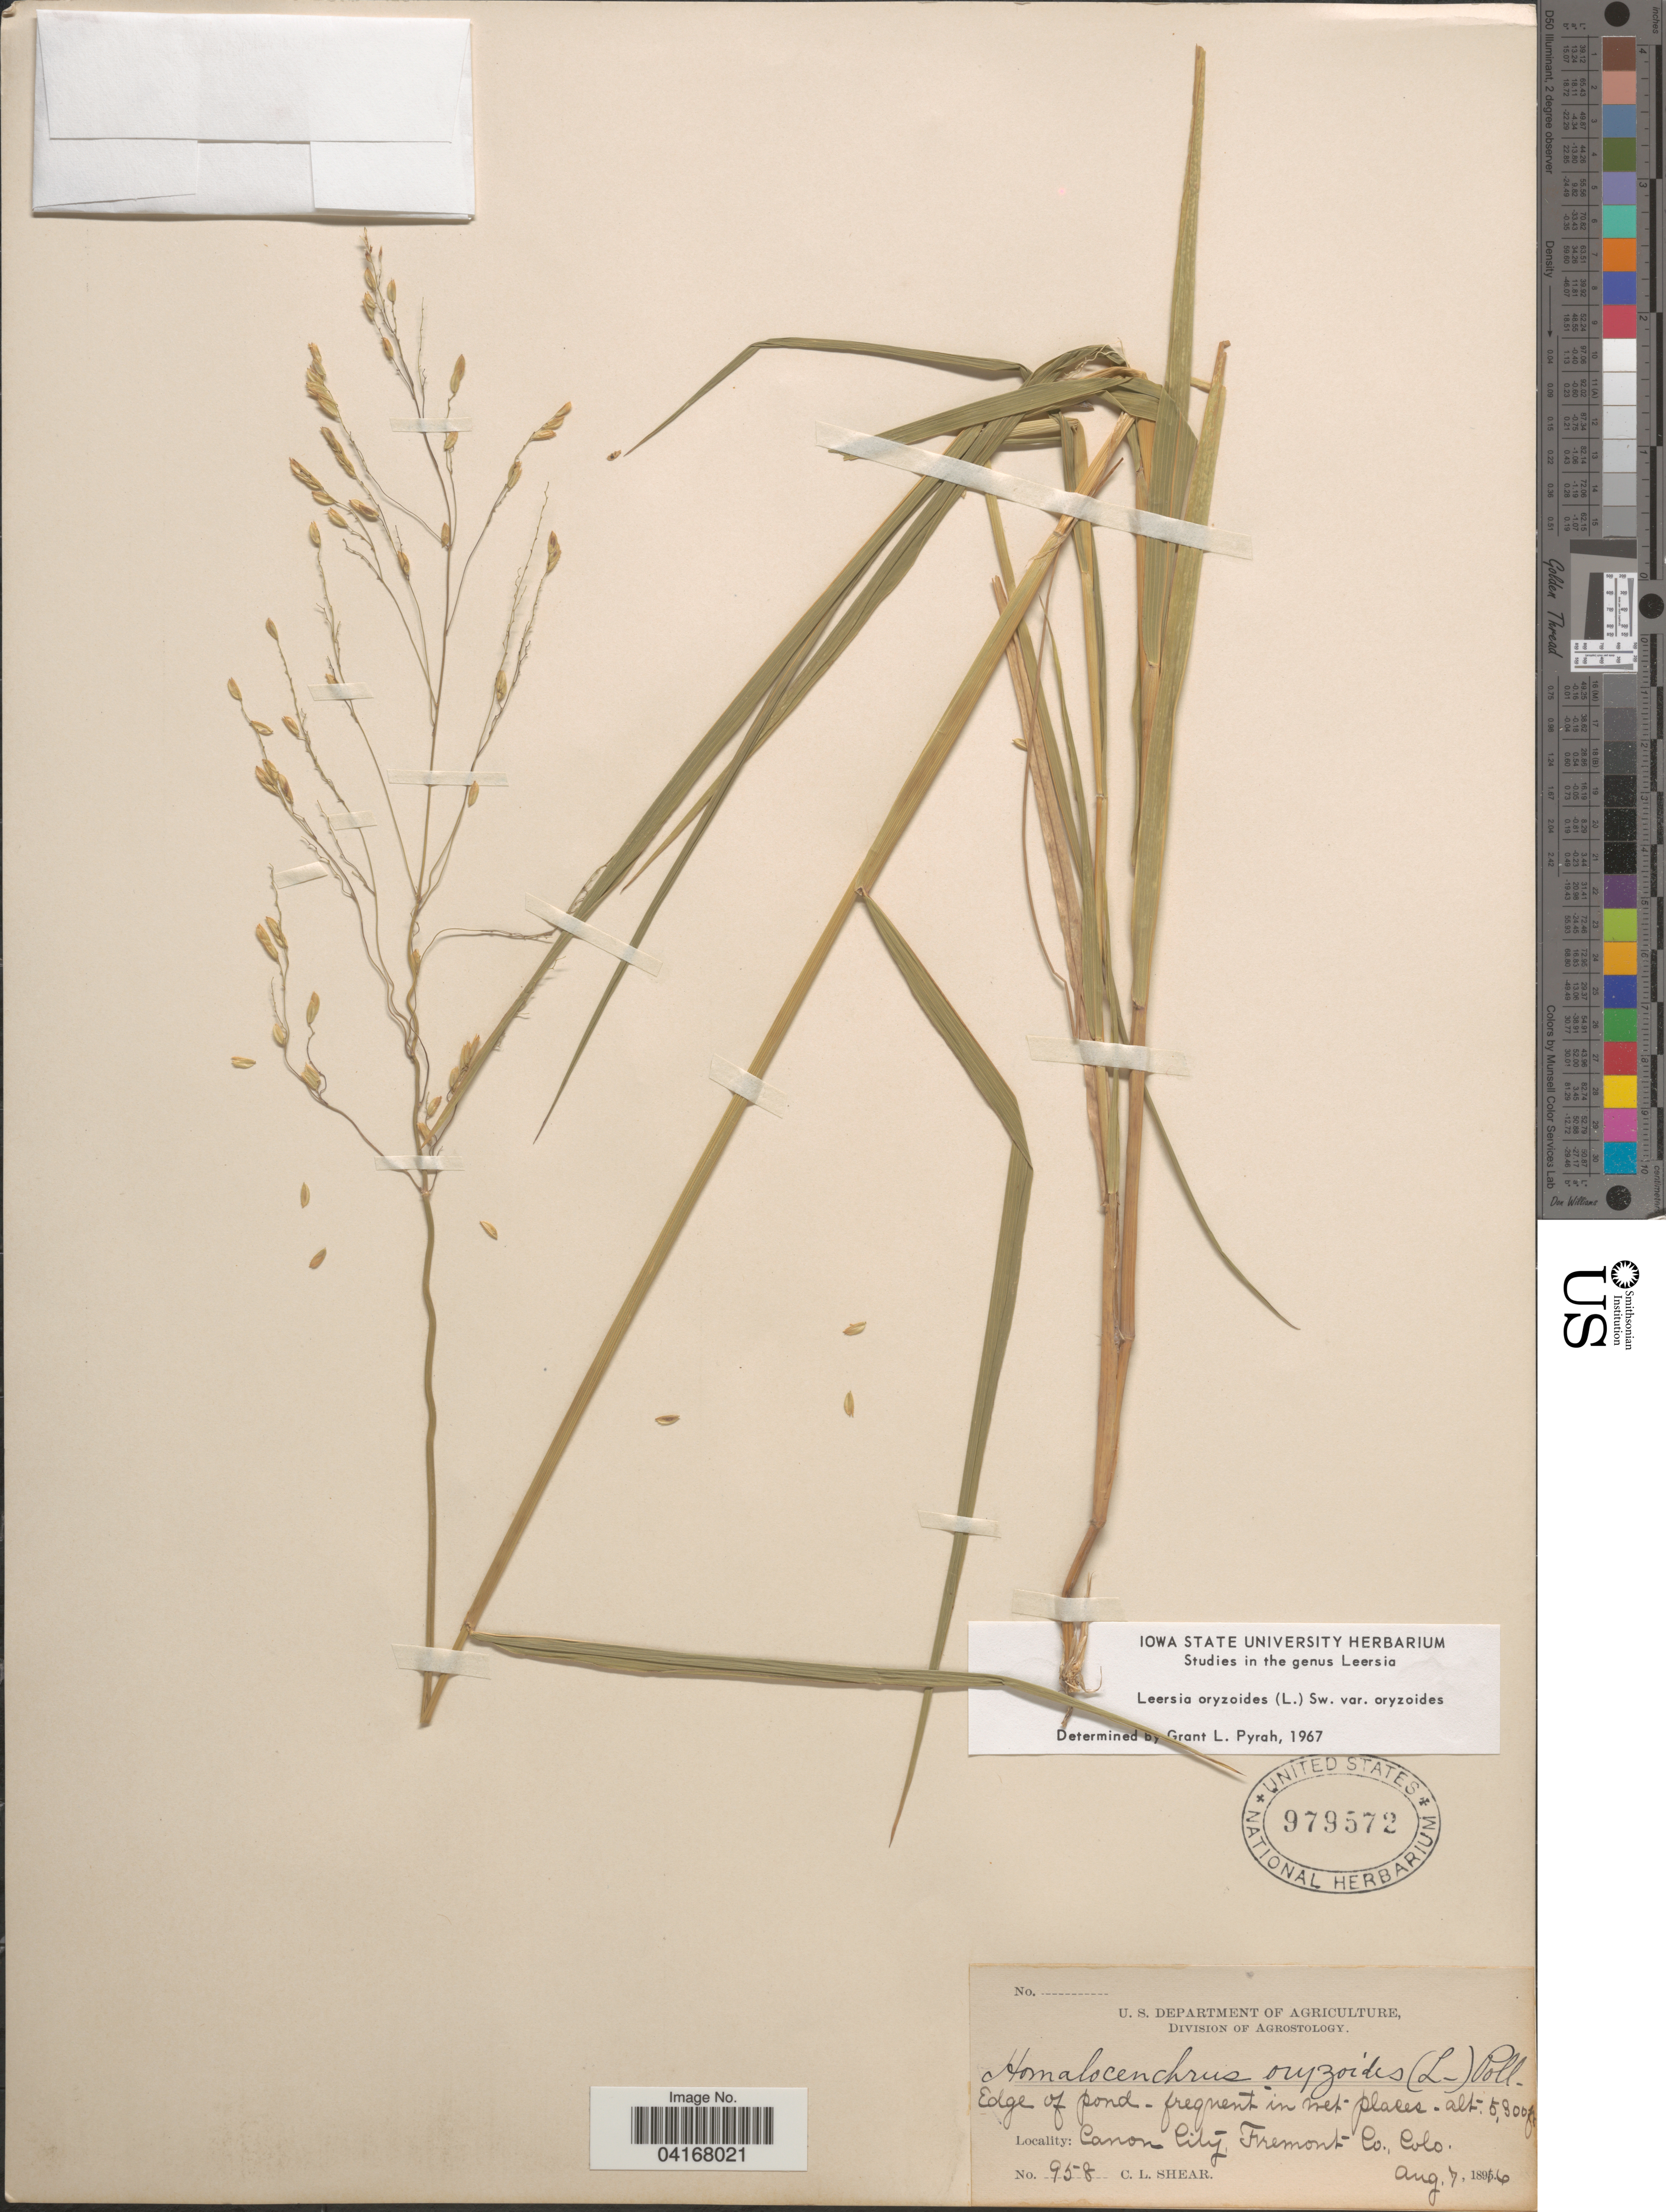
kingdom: Plantae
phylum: Tracheophyta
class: Liliopsida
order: Poales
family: Poaceae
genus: Leersia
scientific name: Leersia oryzoides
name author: (L.) Sw.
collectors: C. L. Shear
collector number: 958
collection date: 1896-08-07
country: United States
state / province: Colorado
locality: Canon City, Fremont Co.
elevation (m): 1615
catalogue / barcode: US 979572